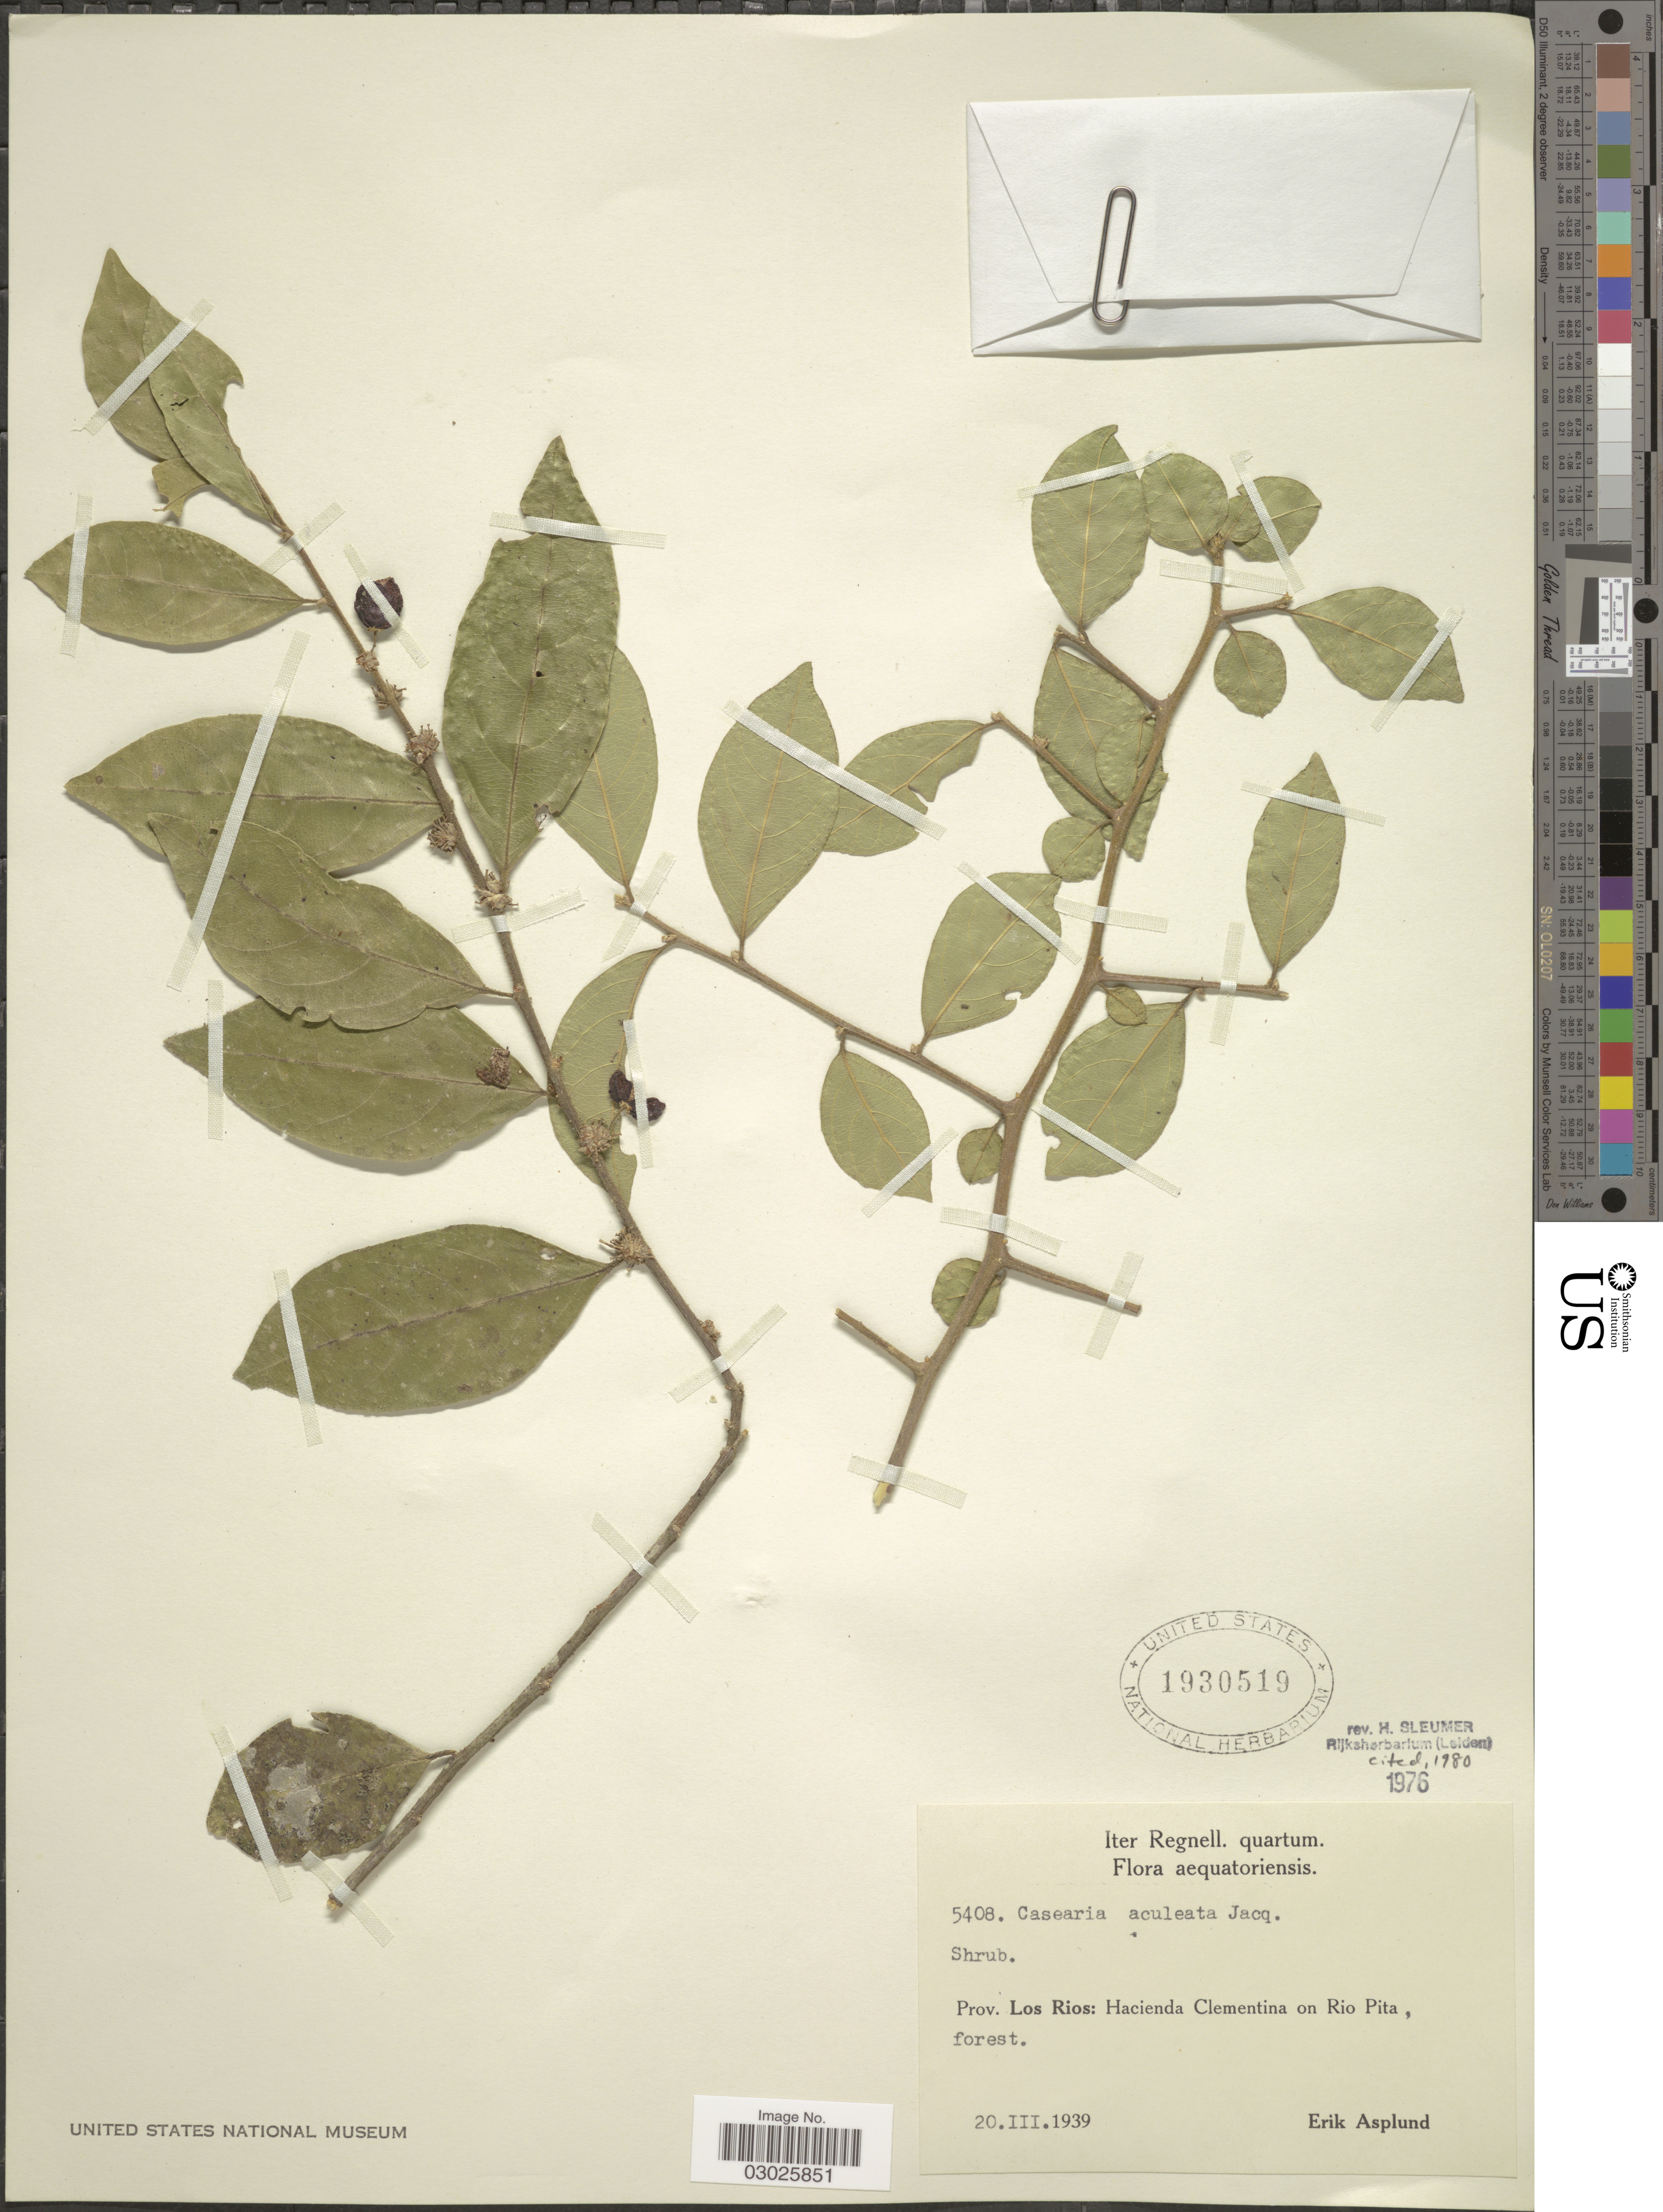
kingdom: Plantae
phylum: Tracheophyta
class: Magnoliopsida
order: Malpighiales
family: Salicaceae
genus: Casearia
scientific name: Casearia aculeata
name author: Jacq.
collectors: E. Asplund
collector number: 5408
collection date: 1939-03-20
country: Ecuador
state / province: Los Ríos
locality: Hacienda Clementina on Rio Pita.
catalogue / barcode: US 1930519